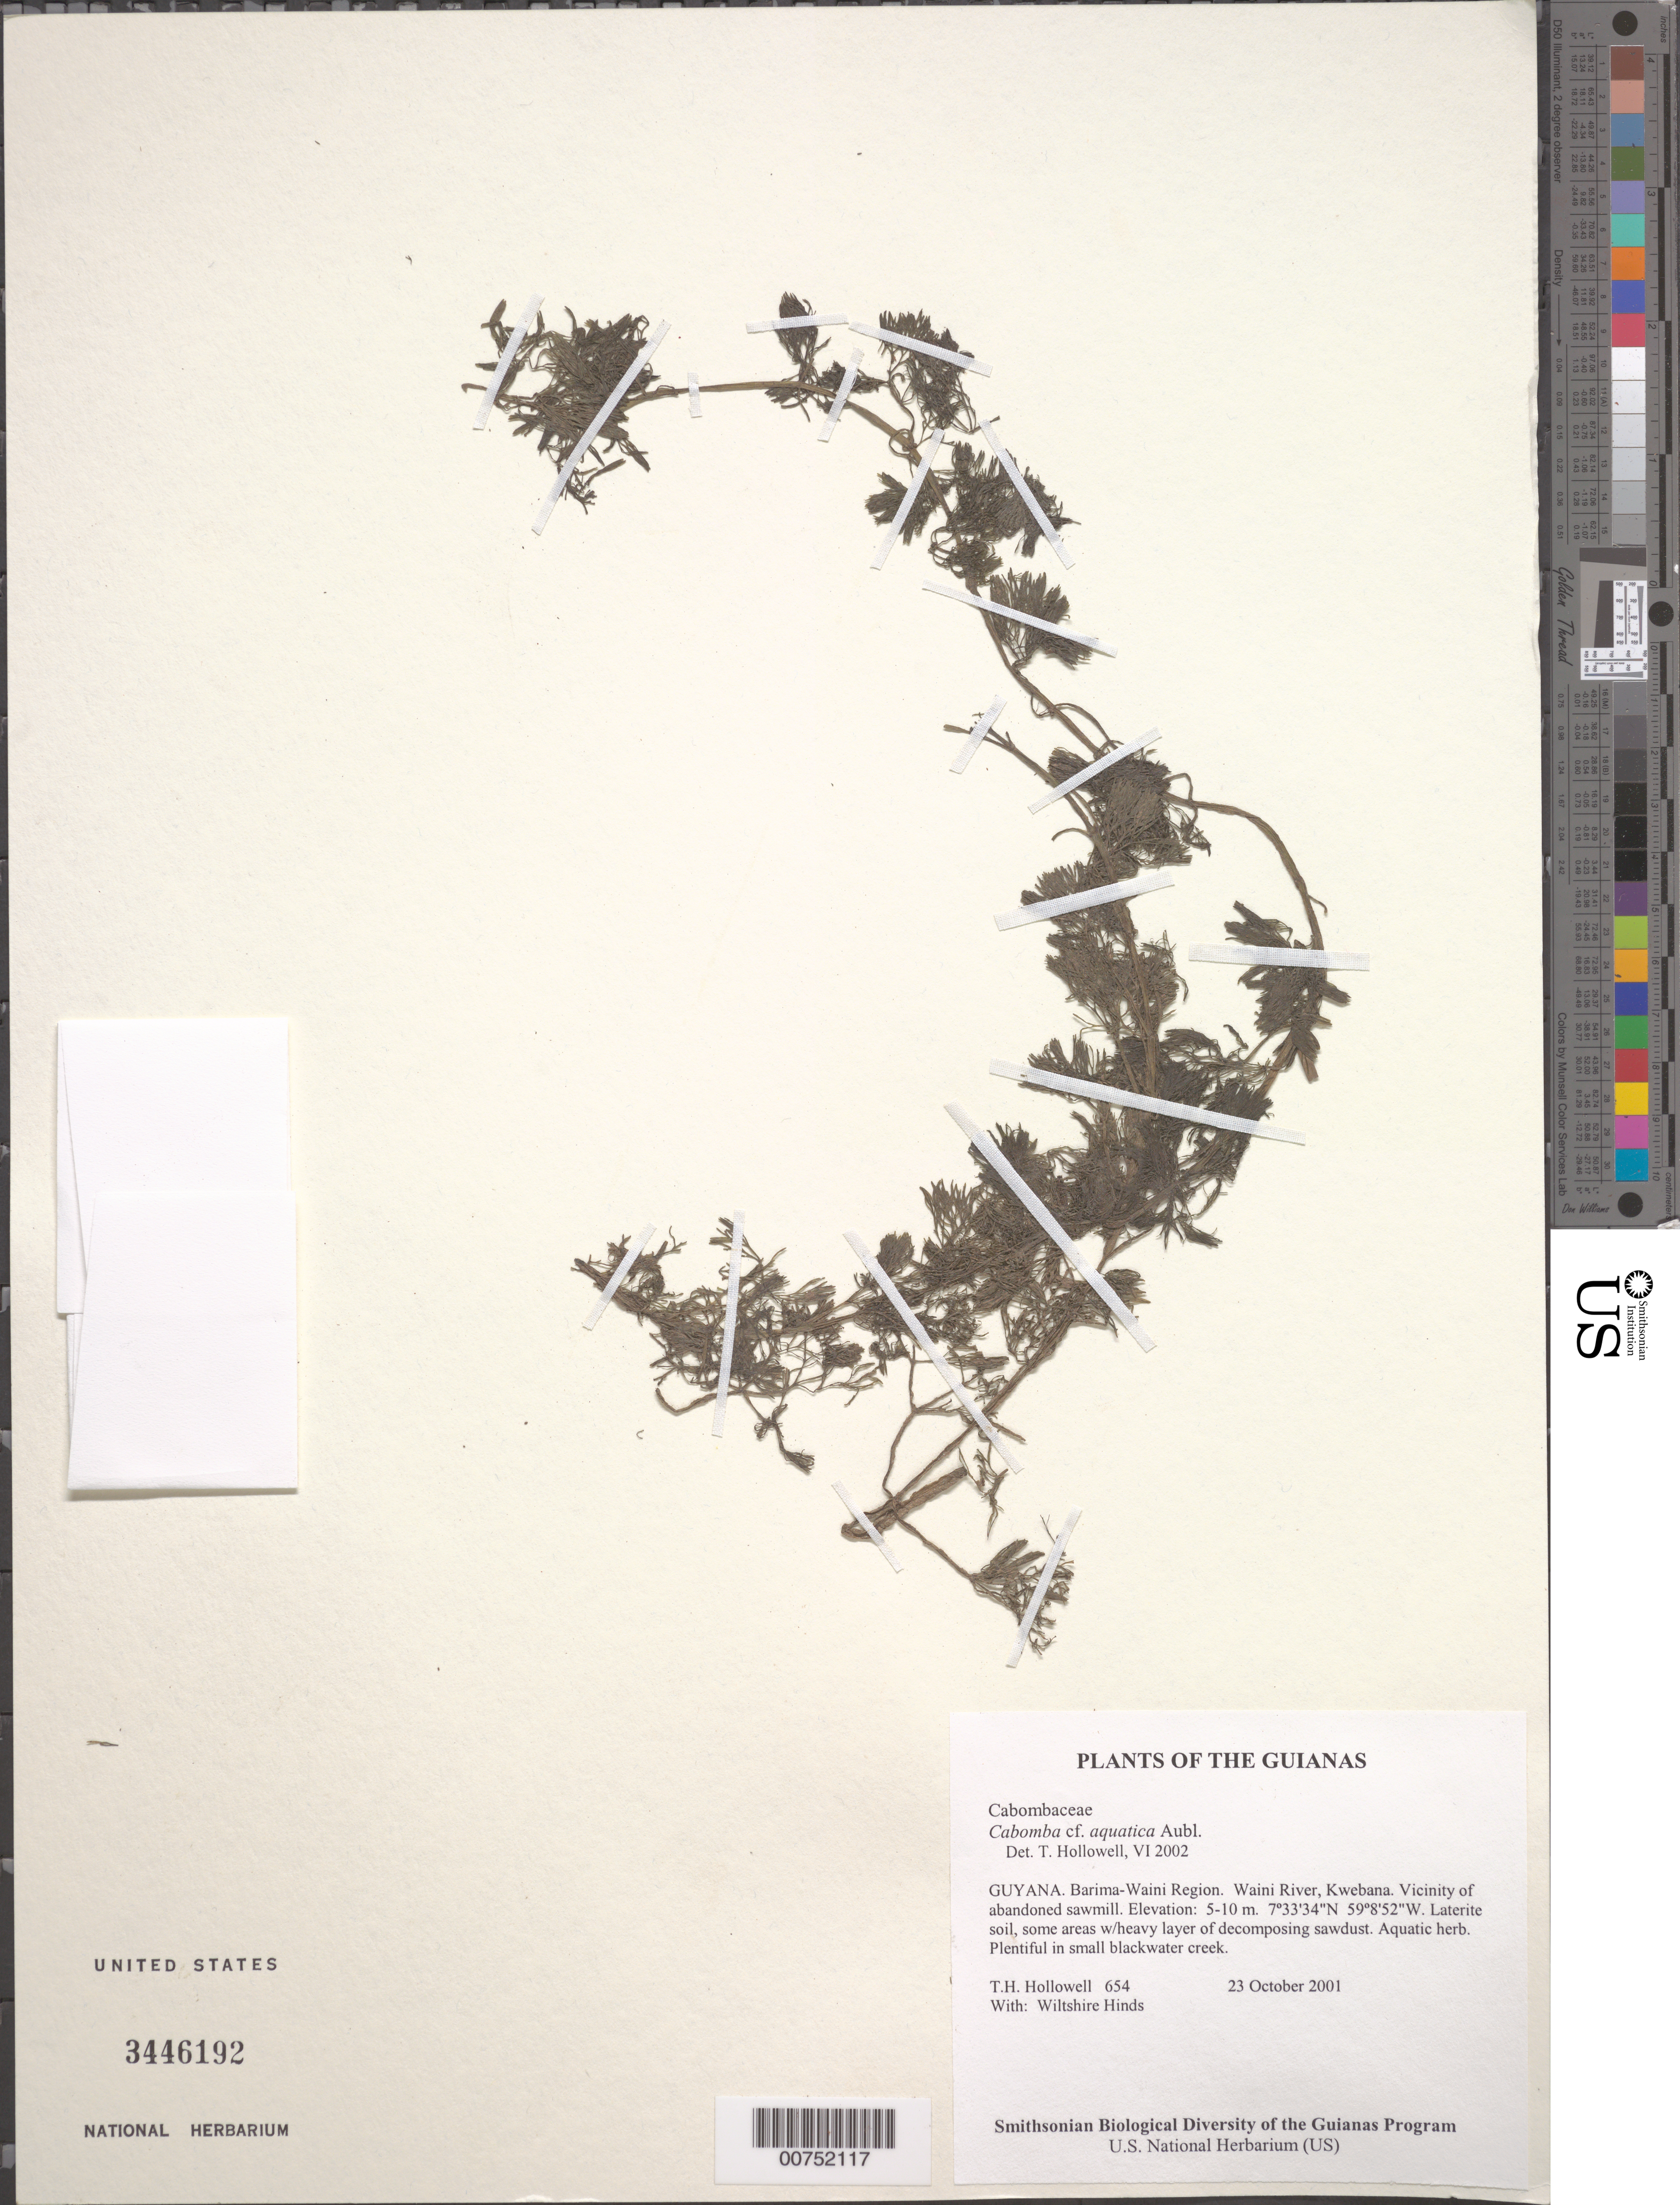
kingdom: Plantae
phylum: Tracheophyta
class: Magnoliopsida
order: Nymphaeales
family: Cabombaceae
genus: Cabomba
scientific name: Cabomba aquatica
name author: Aubl.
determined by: Hollowell, T. H., (BOT), Smithsonian Institution - National Museum of Natural History (UNITED STATES)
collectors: T. Hollowell & W. Hinds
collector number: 654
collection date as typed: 23 October 2001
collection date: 2001-10-23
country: Guyana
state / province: Barima-Waini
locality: Waini River, Kwebana. Vicinity of abandoned sawmill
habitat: Laterite soil, some areas w/heavy layer of decomposing sawdust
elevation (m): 5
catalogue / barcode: US 3446192